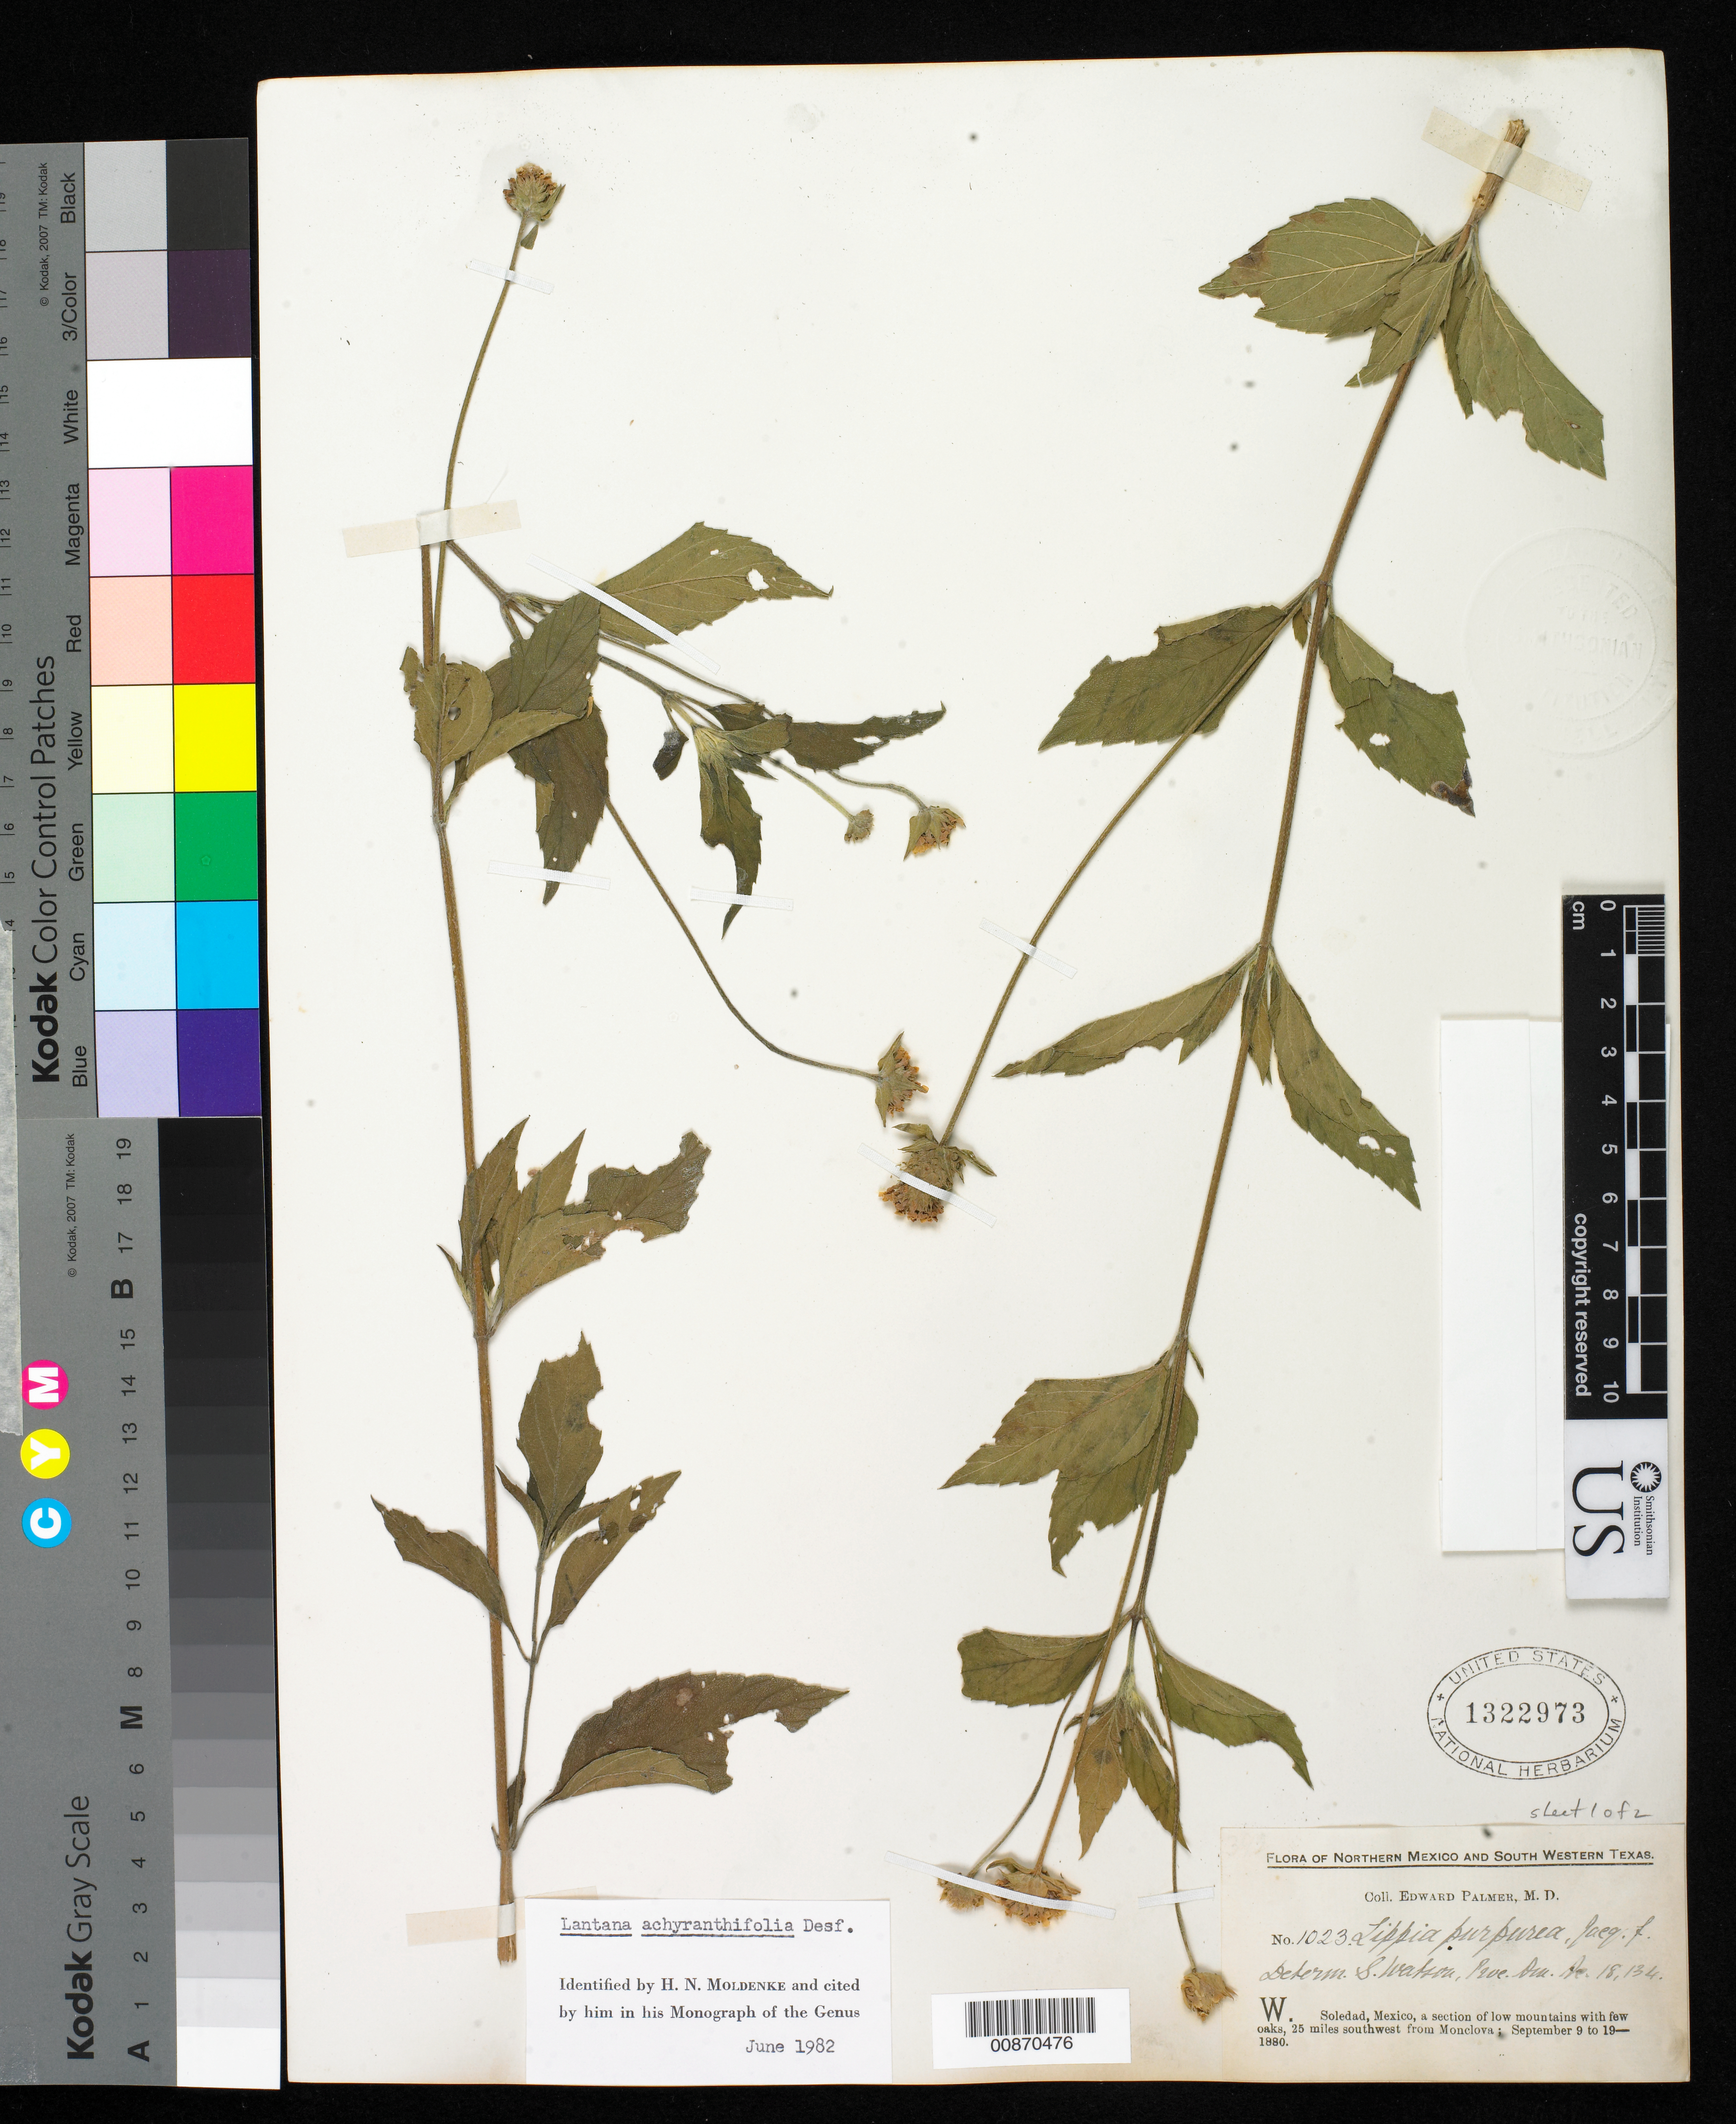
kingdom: Plantae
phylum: Tracheophyta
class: Magnoliopsida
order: Lamiales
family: Verbenaceae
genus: Lantana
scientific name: Lantana achyranthifolia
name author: Desf.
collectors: E. Palmer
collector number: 1023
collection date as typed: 09 Sep 1880 to 19 Sep 1880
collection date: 1880-09-09/1880-09-19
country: Mexico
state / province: Coahuila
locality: W. Soledad, 25 miles southwest from Monclova, Coahuila.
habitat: A section of low mountains with few oaks.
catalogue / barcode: US 1322973